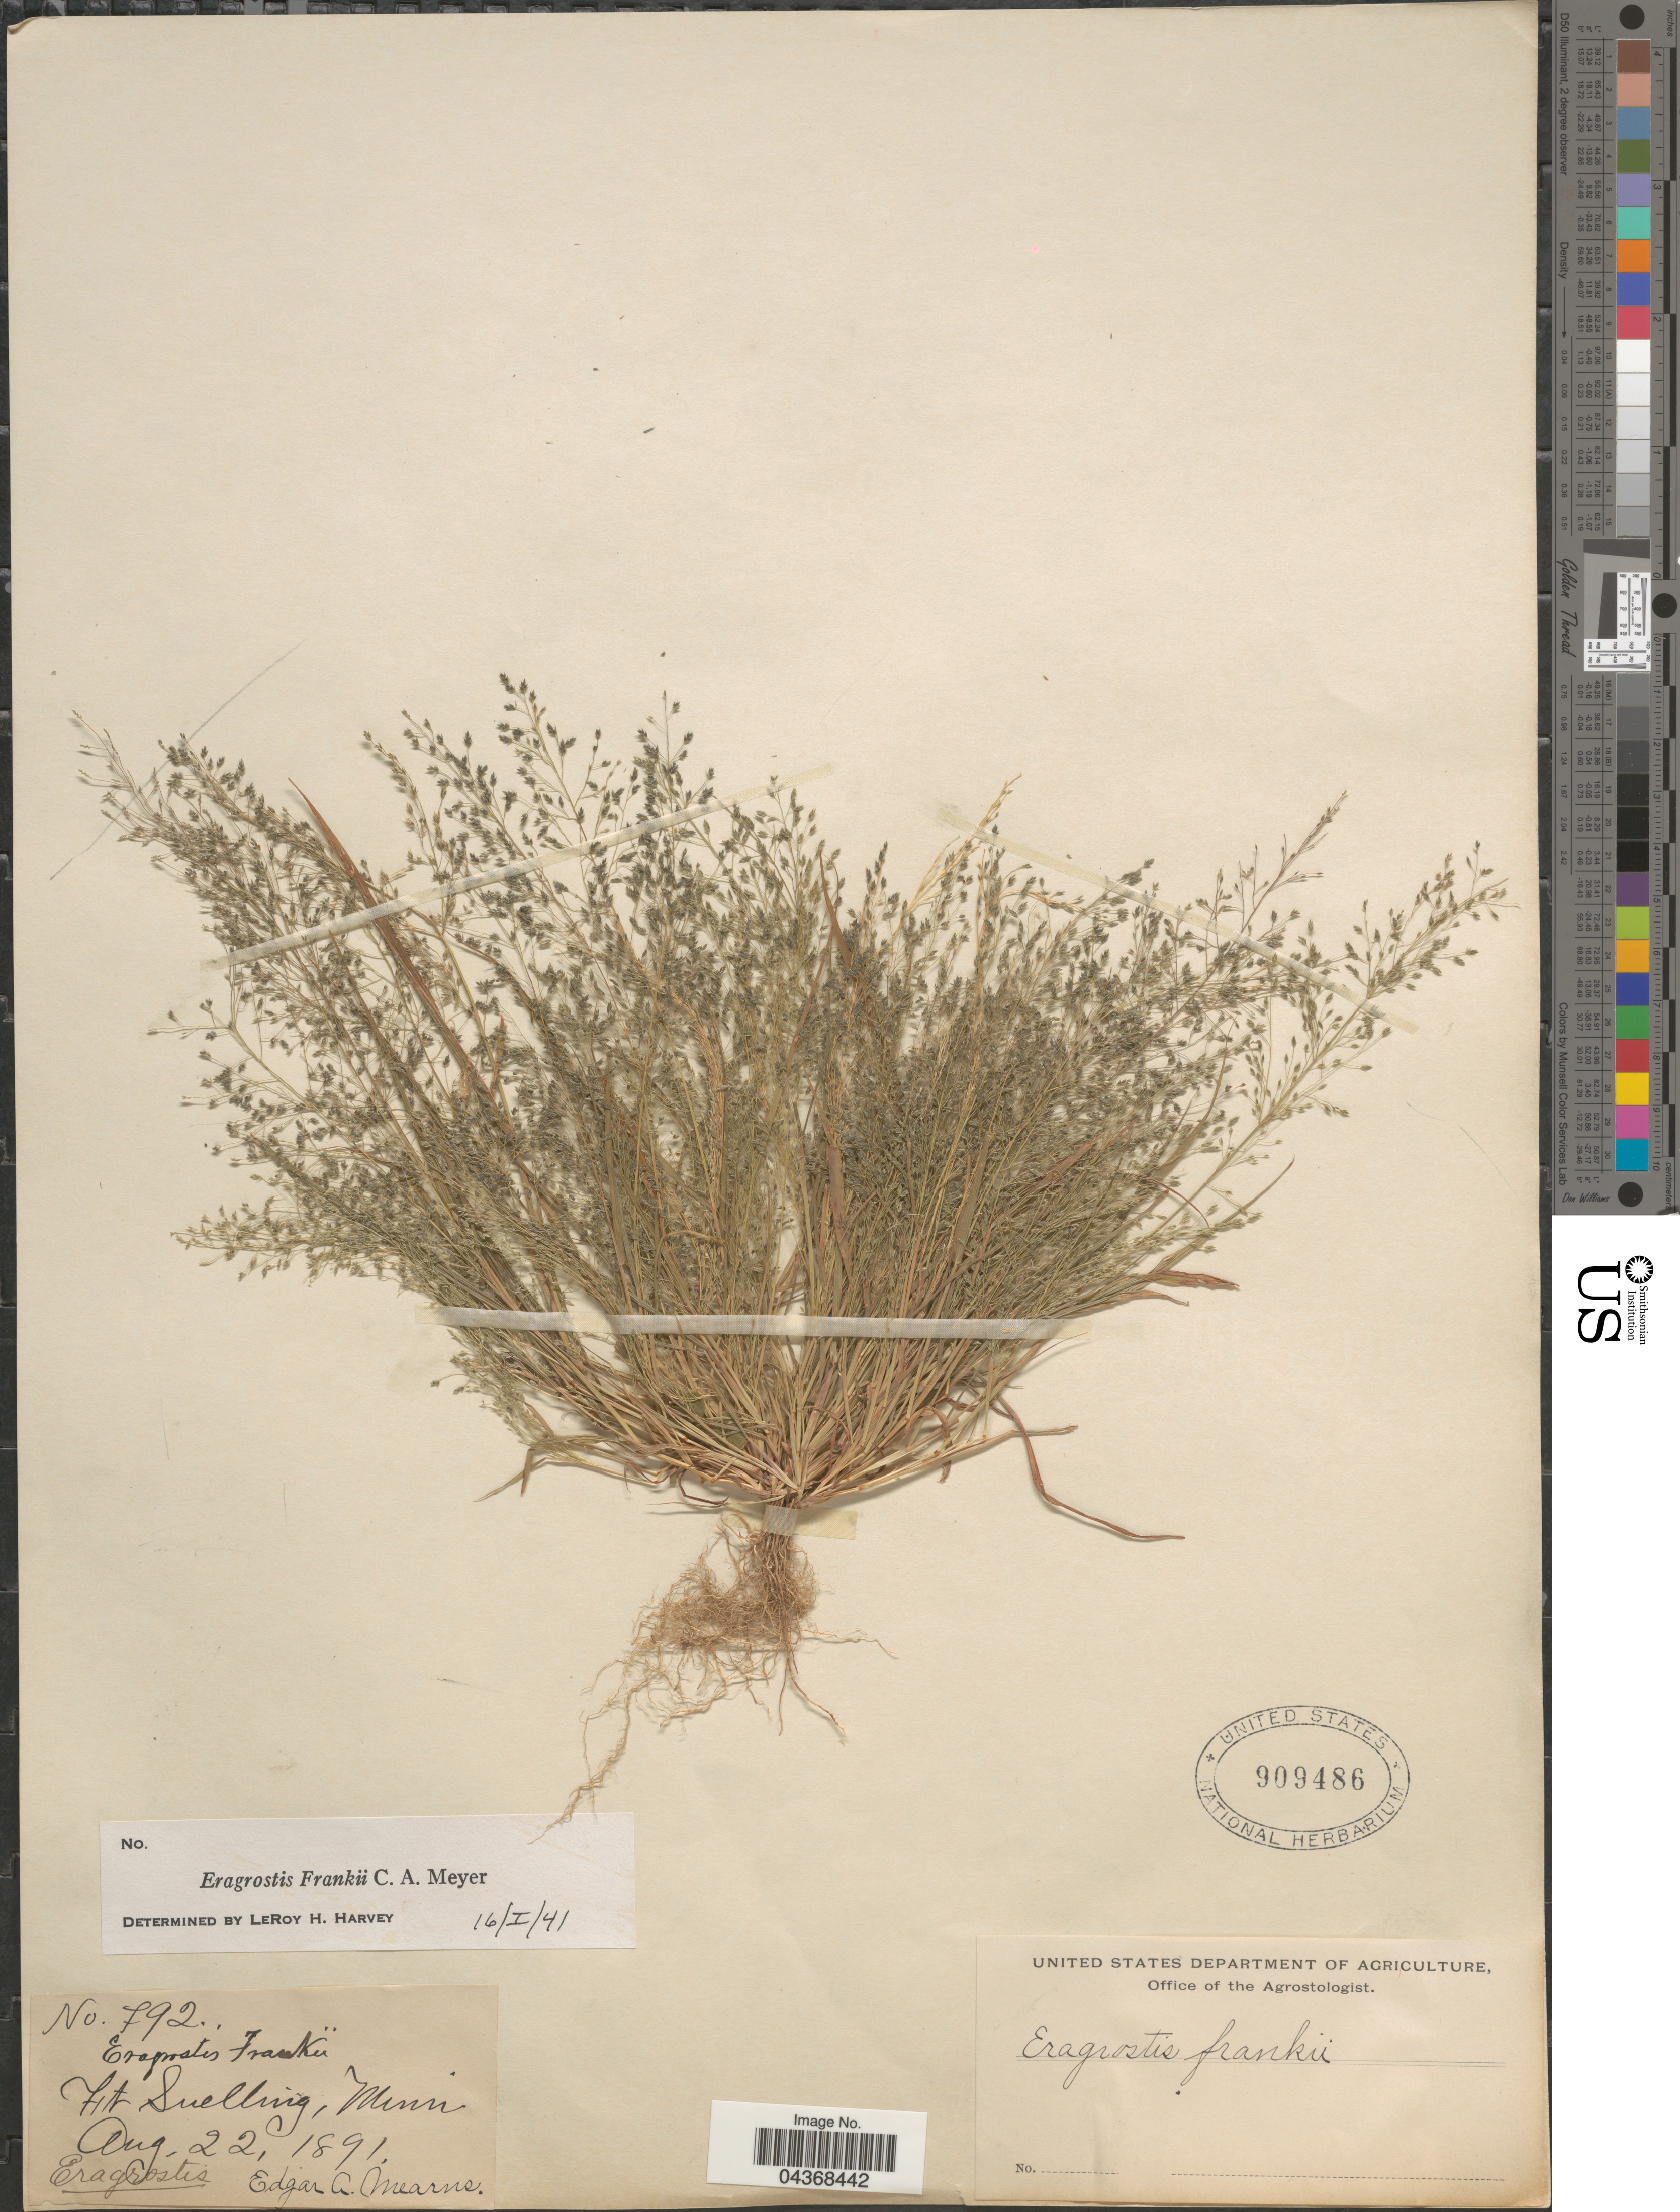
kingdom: Plantae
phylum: Tracheophyta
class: Liliopsida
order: Poales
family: Poaceae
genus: Eragrostis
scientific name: Eragrostis frankii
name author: C.A. Mey. ex Steud.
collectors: E. A. Mearns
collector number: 792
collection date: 1891-08-22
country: United States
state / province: Minnesota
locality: Ft. Snelling.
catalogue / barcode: US 909486